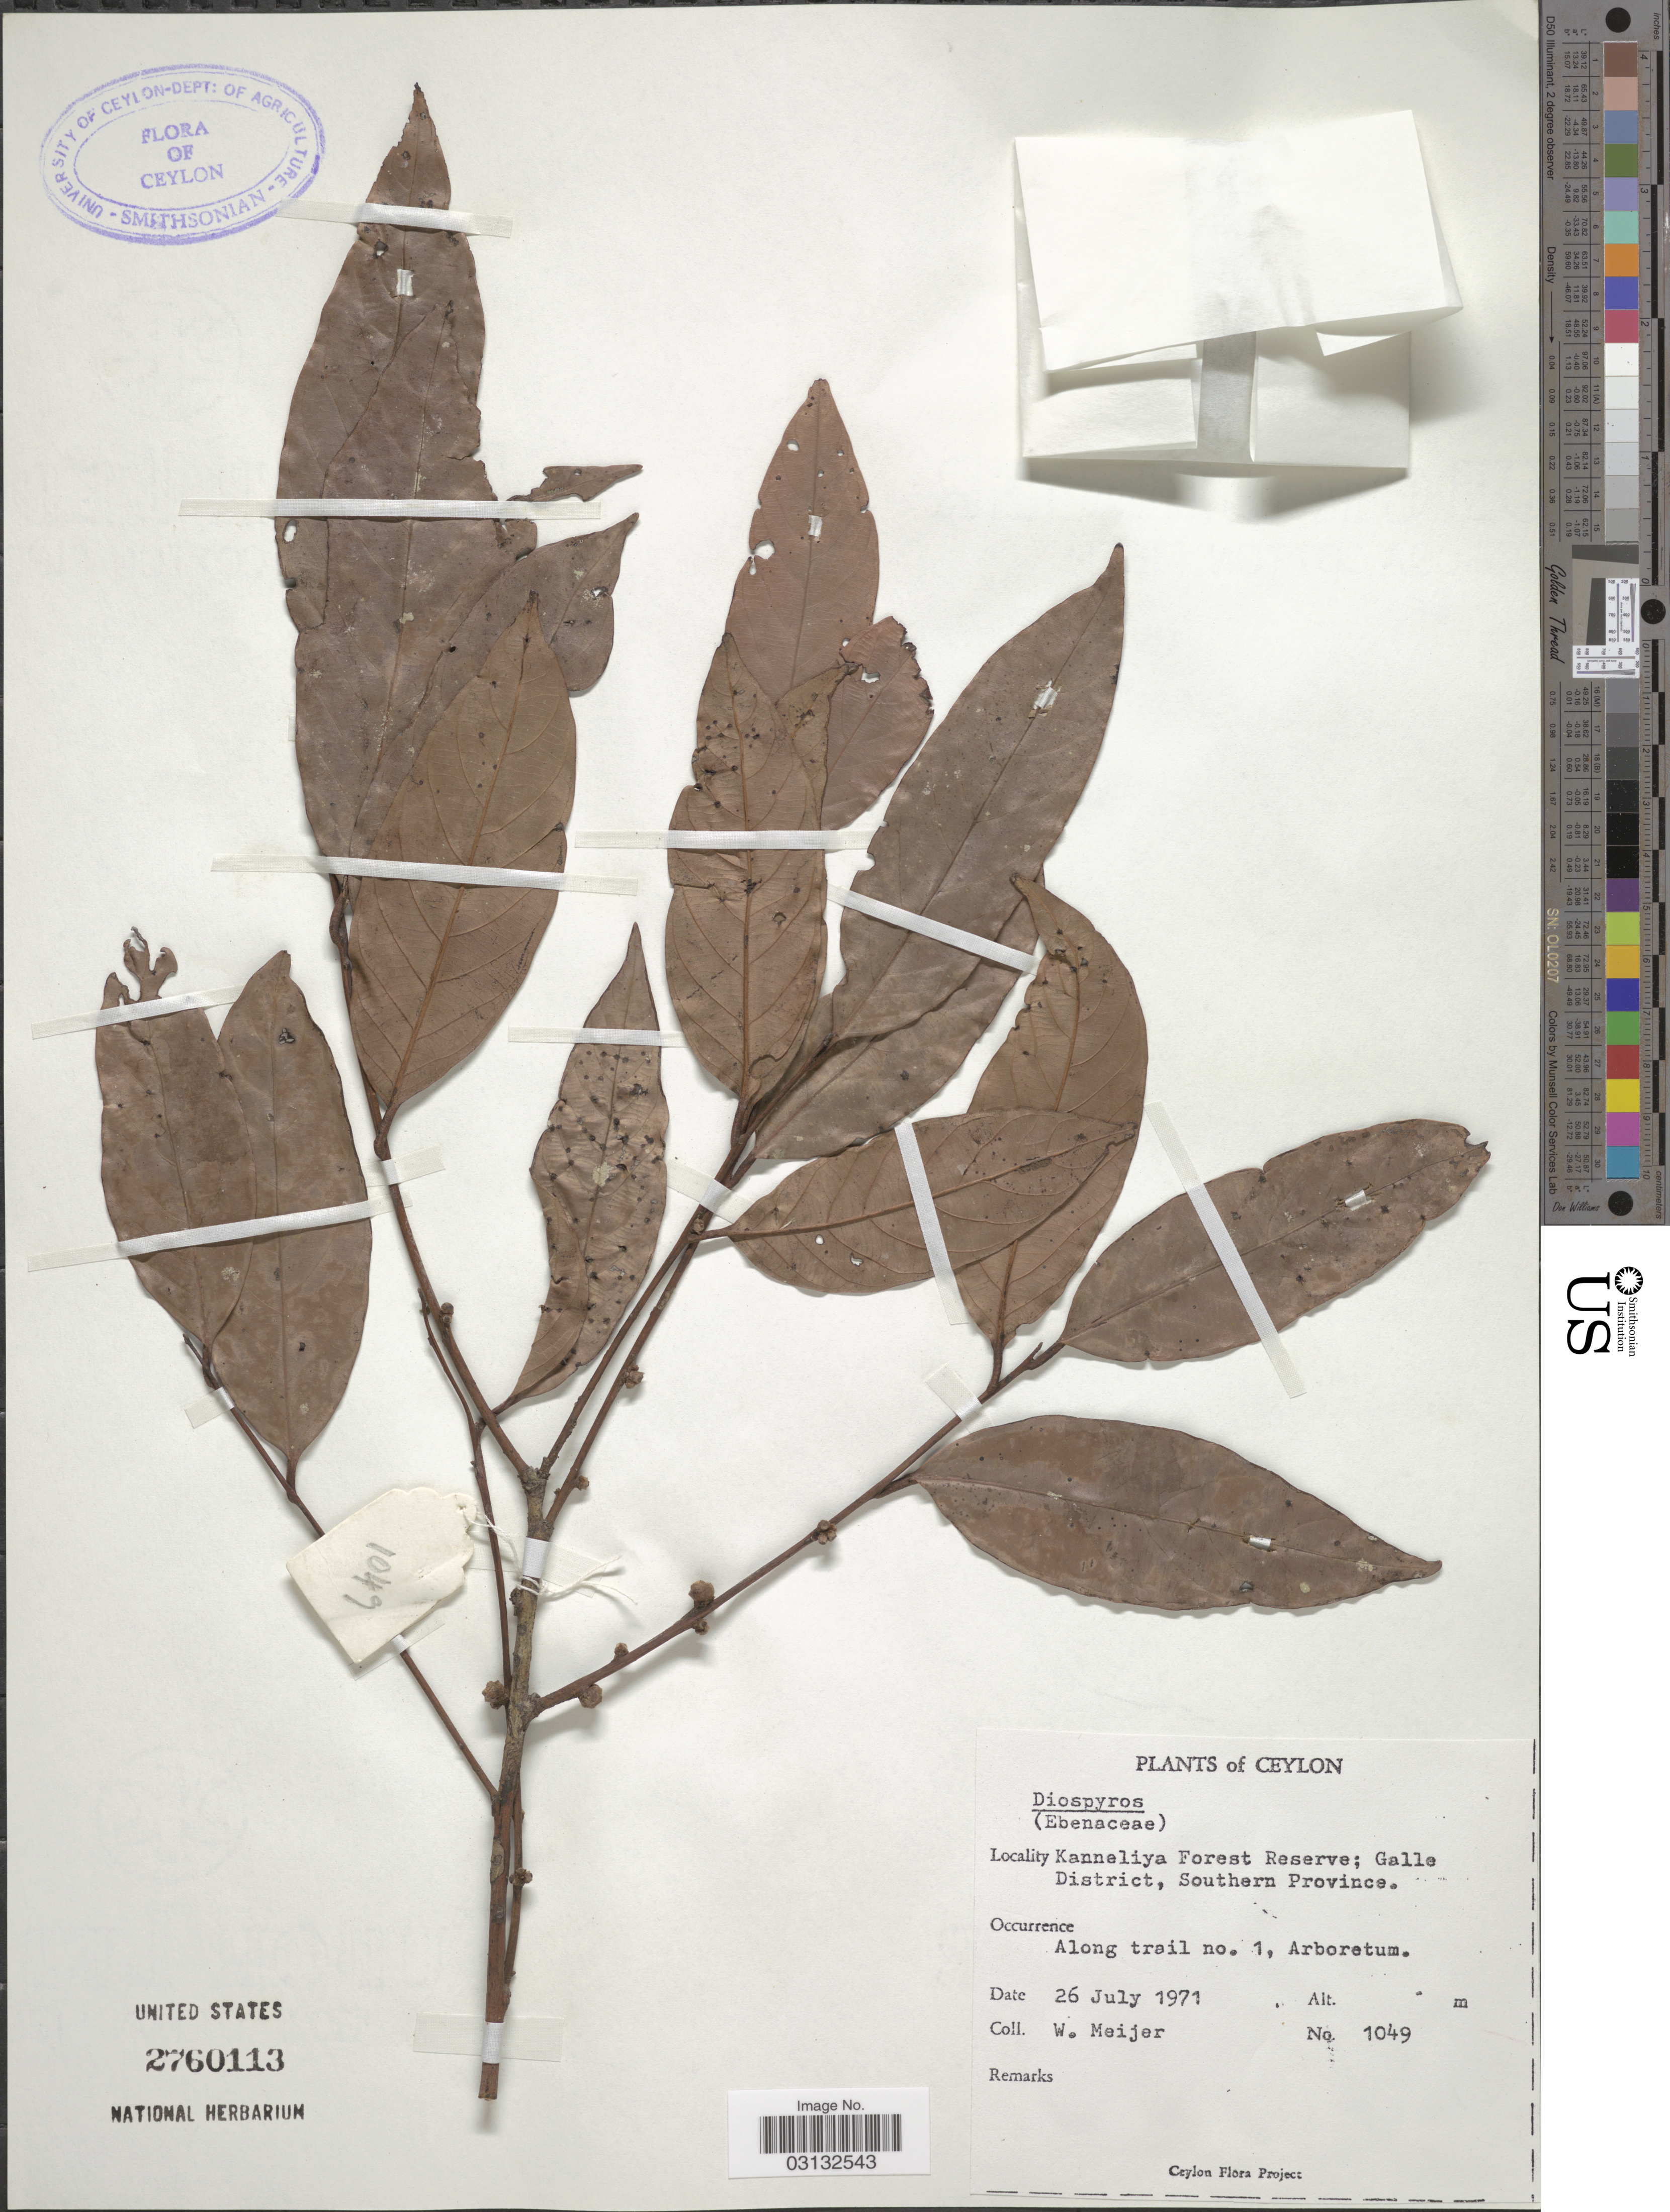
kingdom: Plantae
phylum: Tracheophyta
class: Magnoliopsida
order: Ericales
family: Ebenaceae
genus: Diospyros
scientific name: Diospyros sp.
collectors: W. Meijer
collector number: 1049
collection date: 1971-07-26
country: Sri Lanka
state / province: Southern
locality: Ceylon. Kanneliya District Forest Reserve; Galle District. Along trail no. 1, Arboretum.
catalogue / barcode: US 2760113